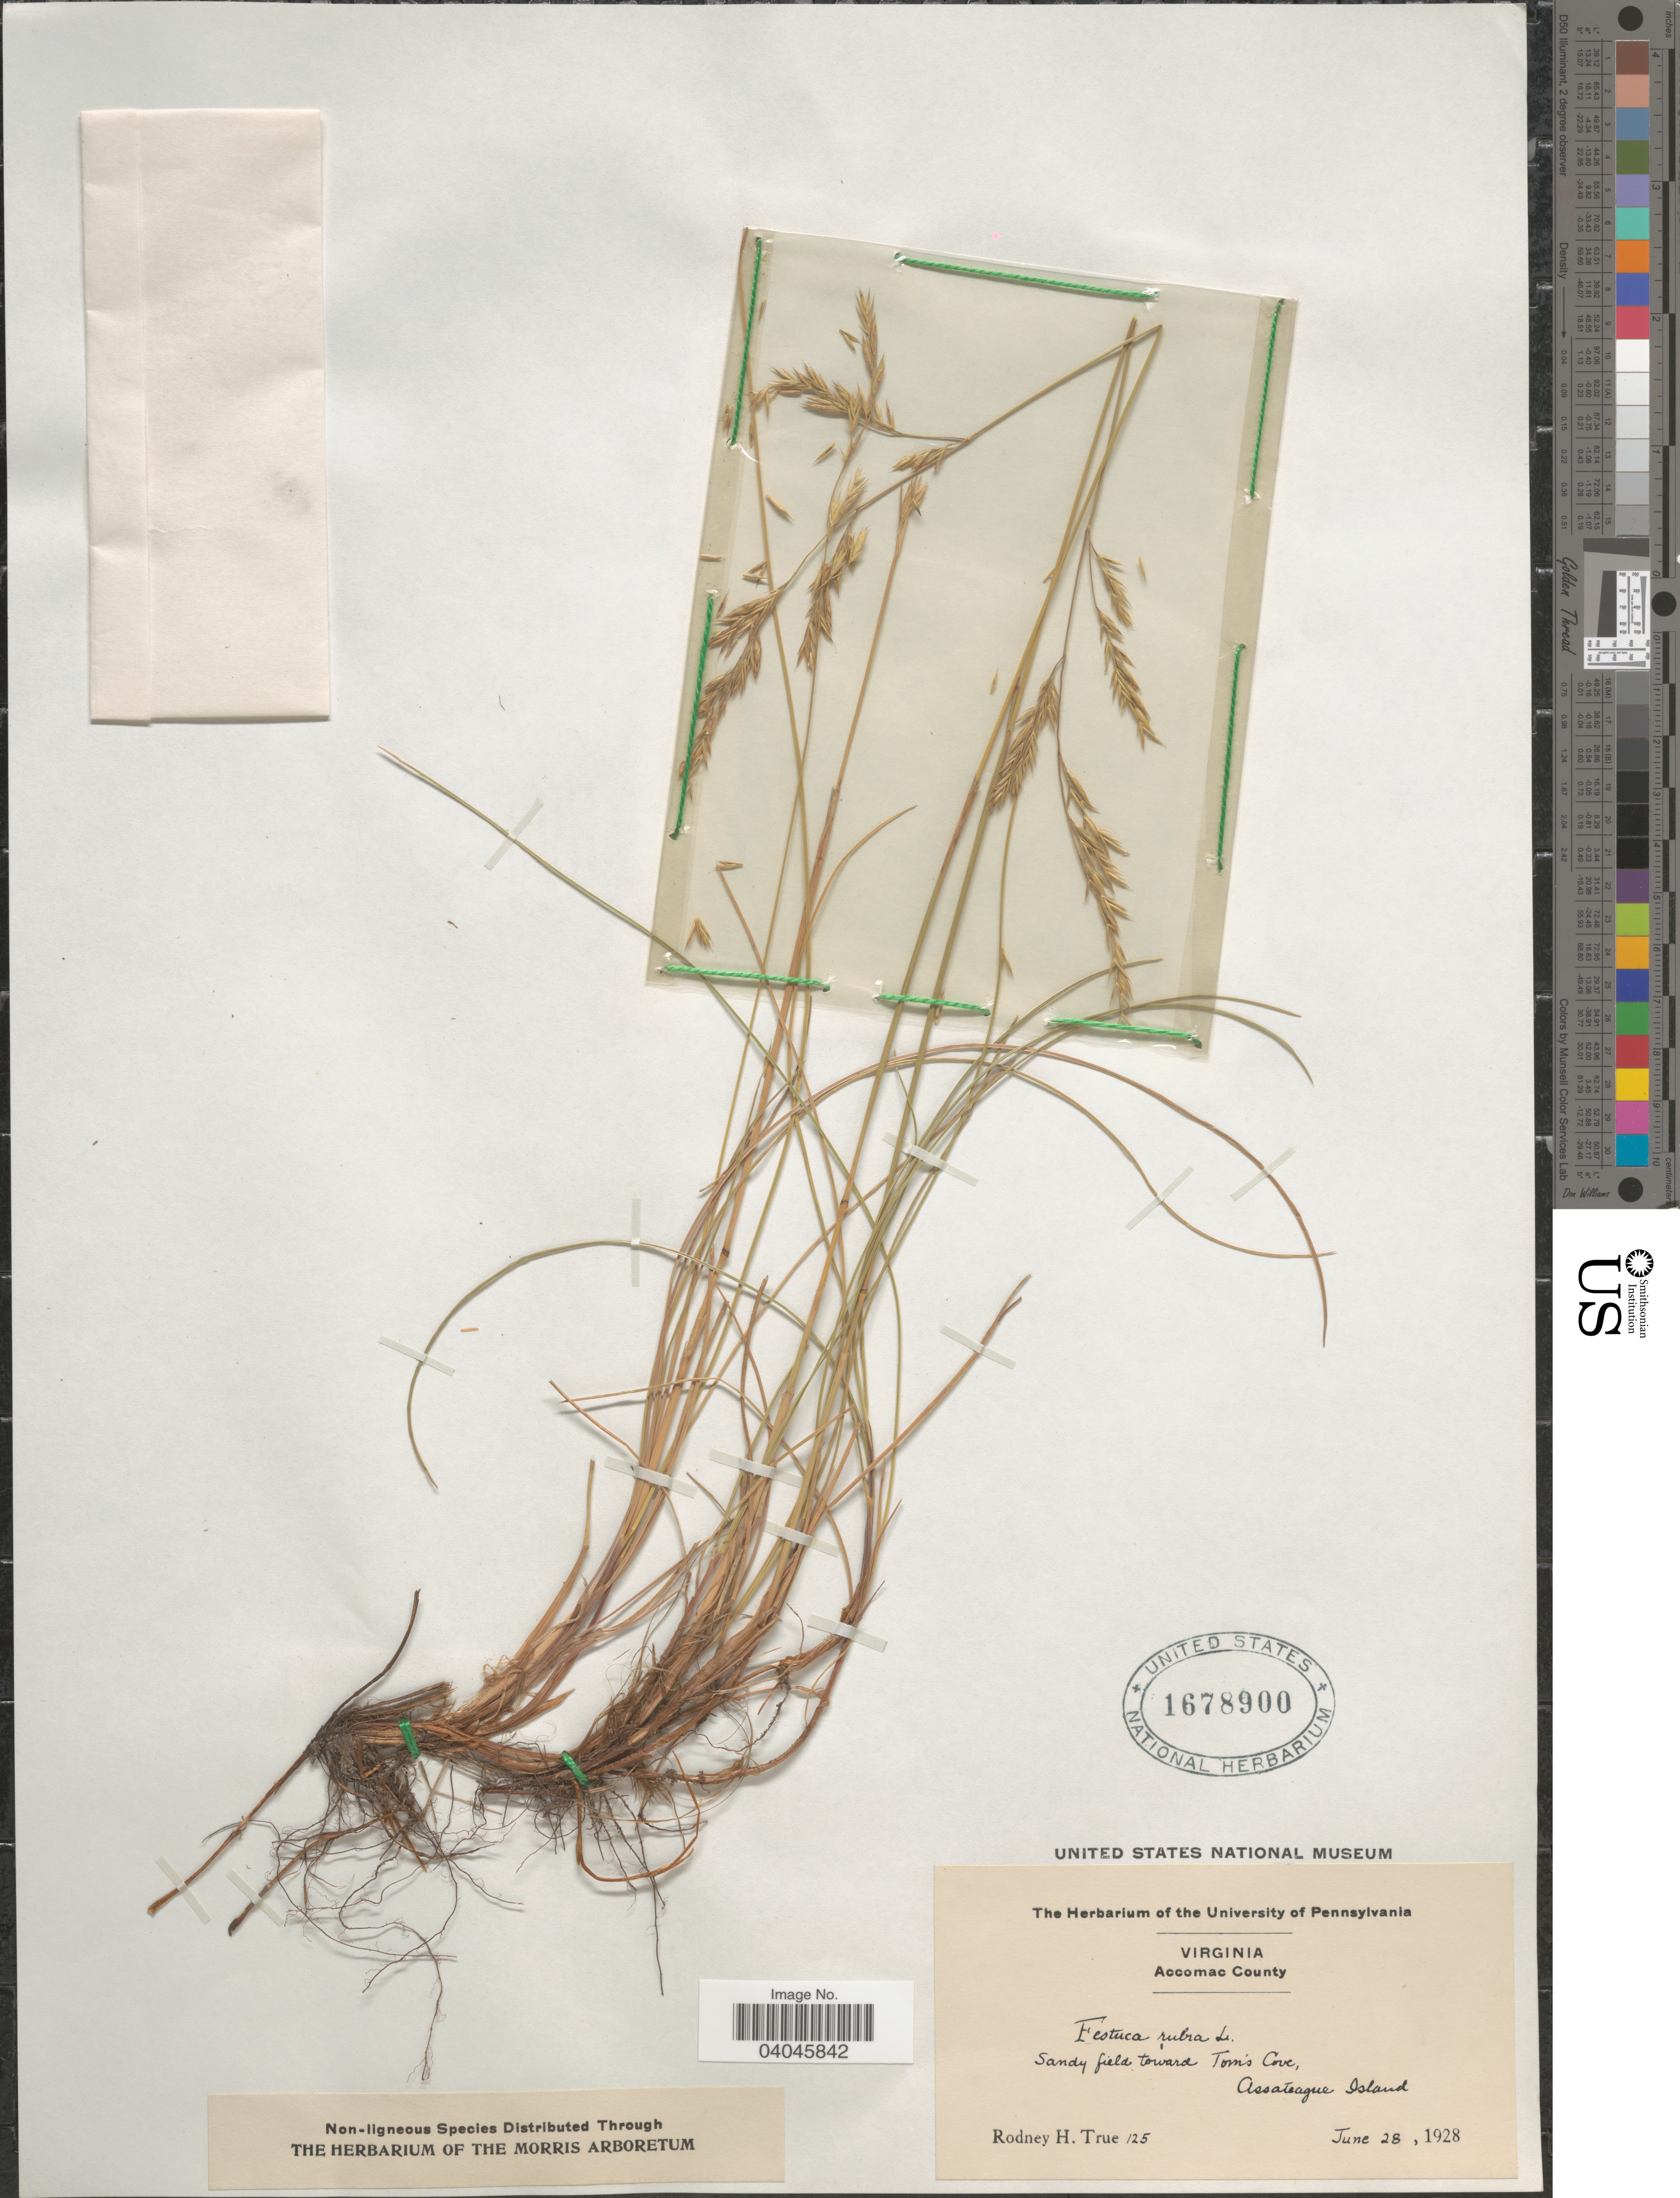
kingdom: Plantae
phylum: Tracheophyta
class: Liliopsida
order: Poales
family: Poaceae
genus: Festuca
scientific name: Festuca rubra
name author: L.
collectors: R. H. True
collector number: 125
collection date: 1928-06-28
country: United States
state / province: Virginia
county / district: Accomack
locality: Accomac County. Sandy fields toward Tom's Cove, Assateage Island.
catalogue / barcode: US 1678900